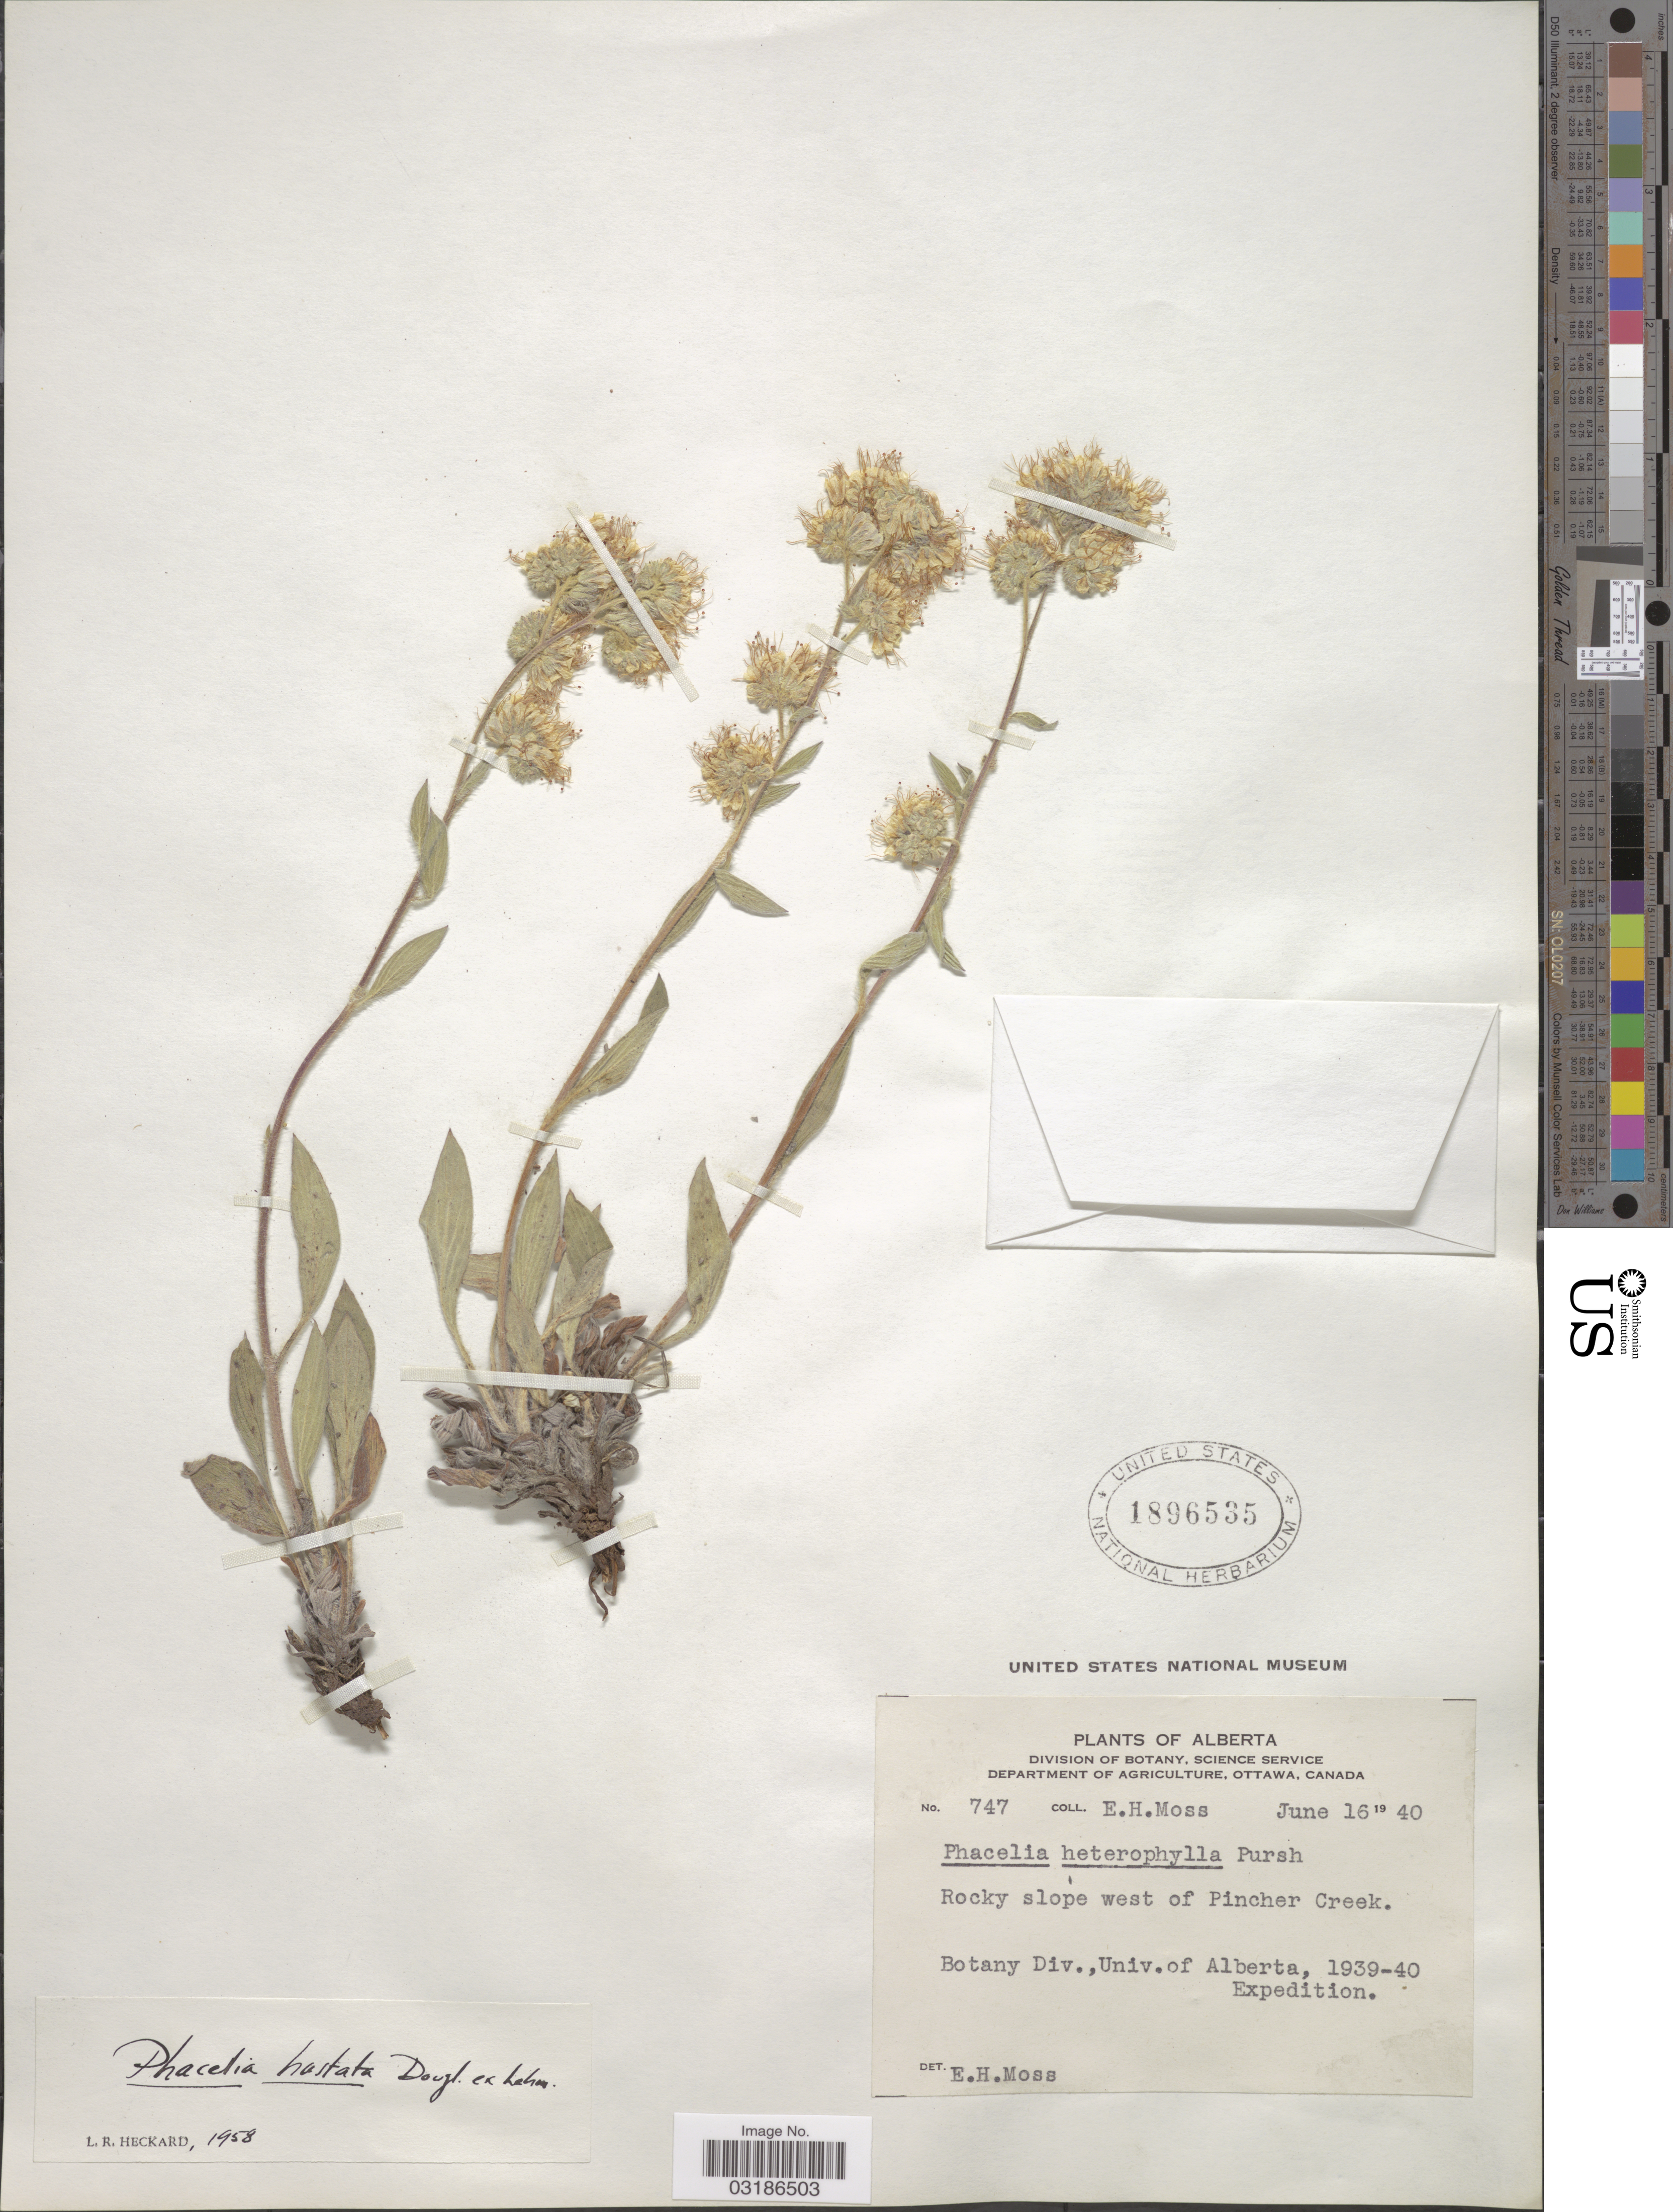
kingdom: Plantae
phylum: Tracheophyta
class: Magnoliopsida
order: Boraginales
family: Hydrophyllaceae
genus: Phacelia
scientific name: Phacelia hastata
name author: Douglas ex Lehm.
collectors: E. Moss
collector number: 747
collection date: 1940-06-16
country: Canada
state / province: Alberta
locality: Rocky slope west of Pincher Creek.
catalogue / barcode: US 1896535